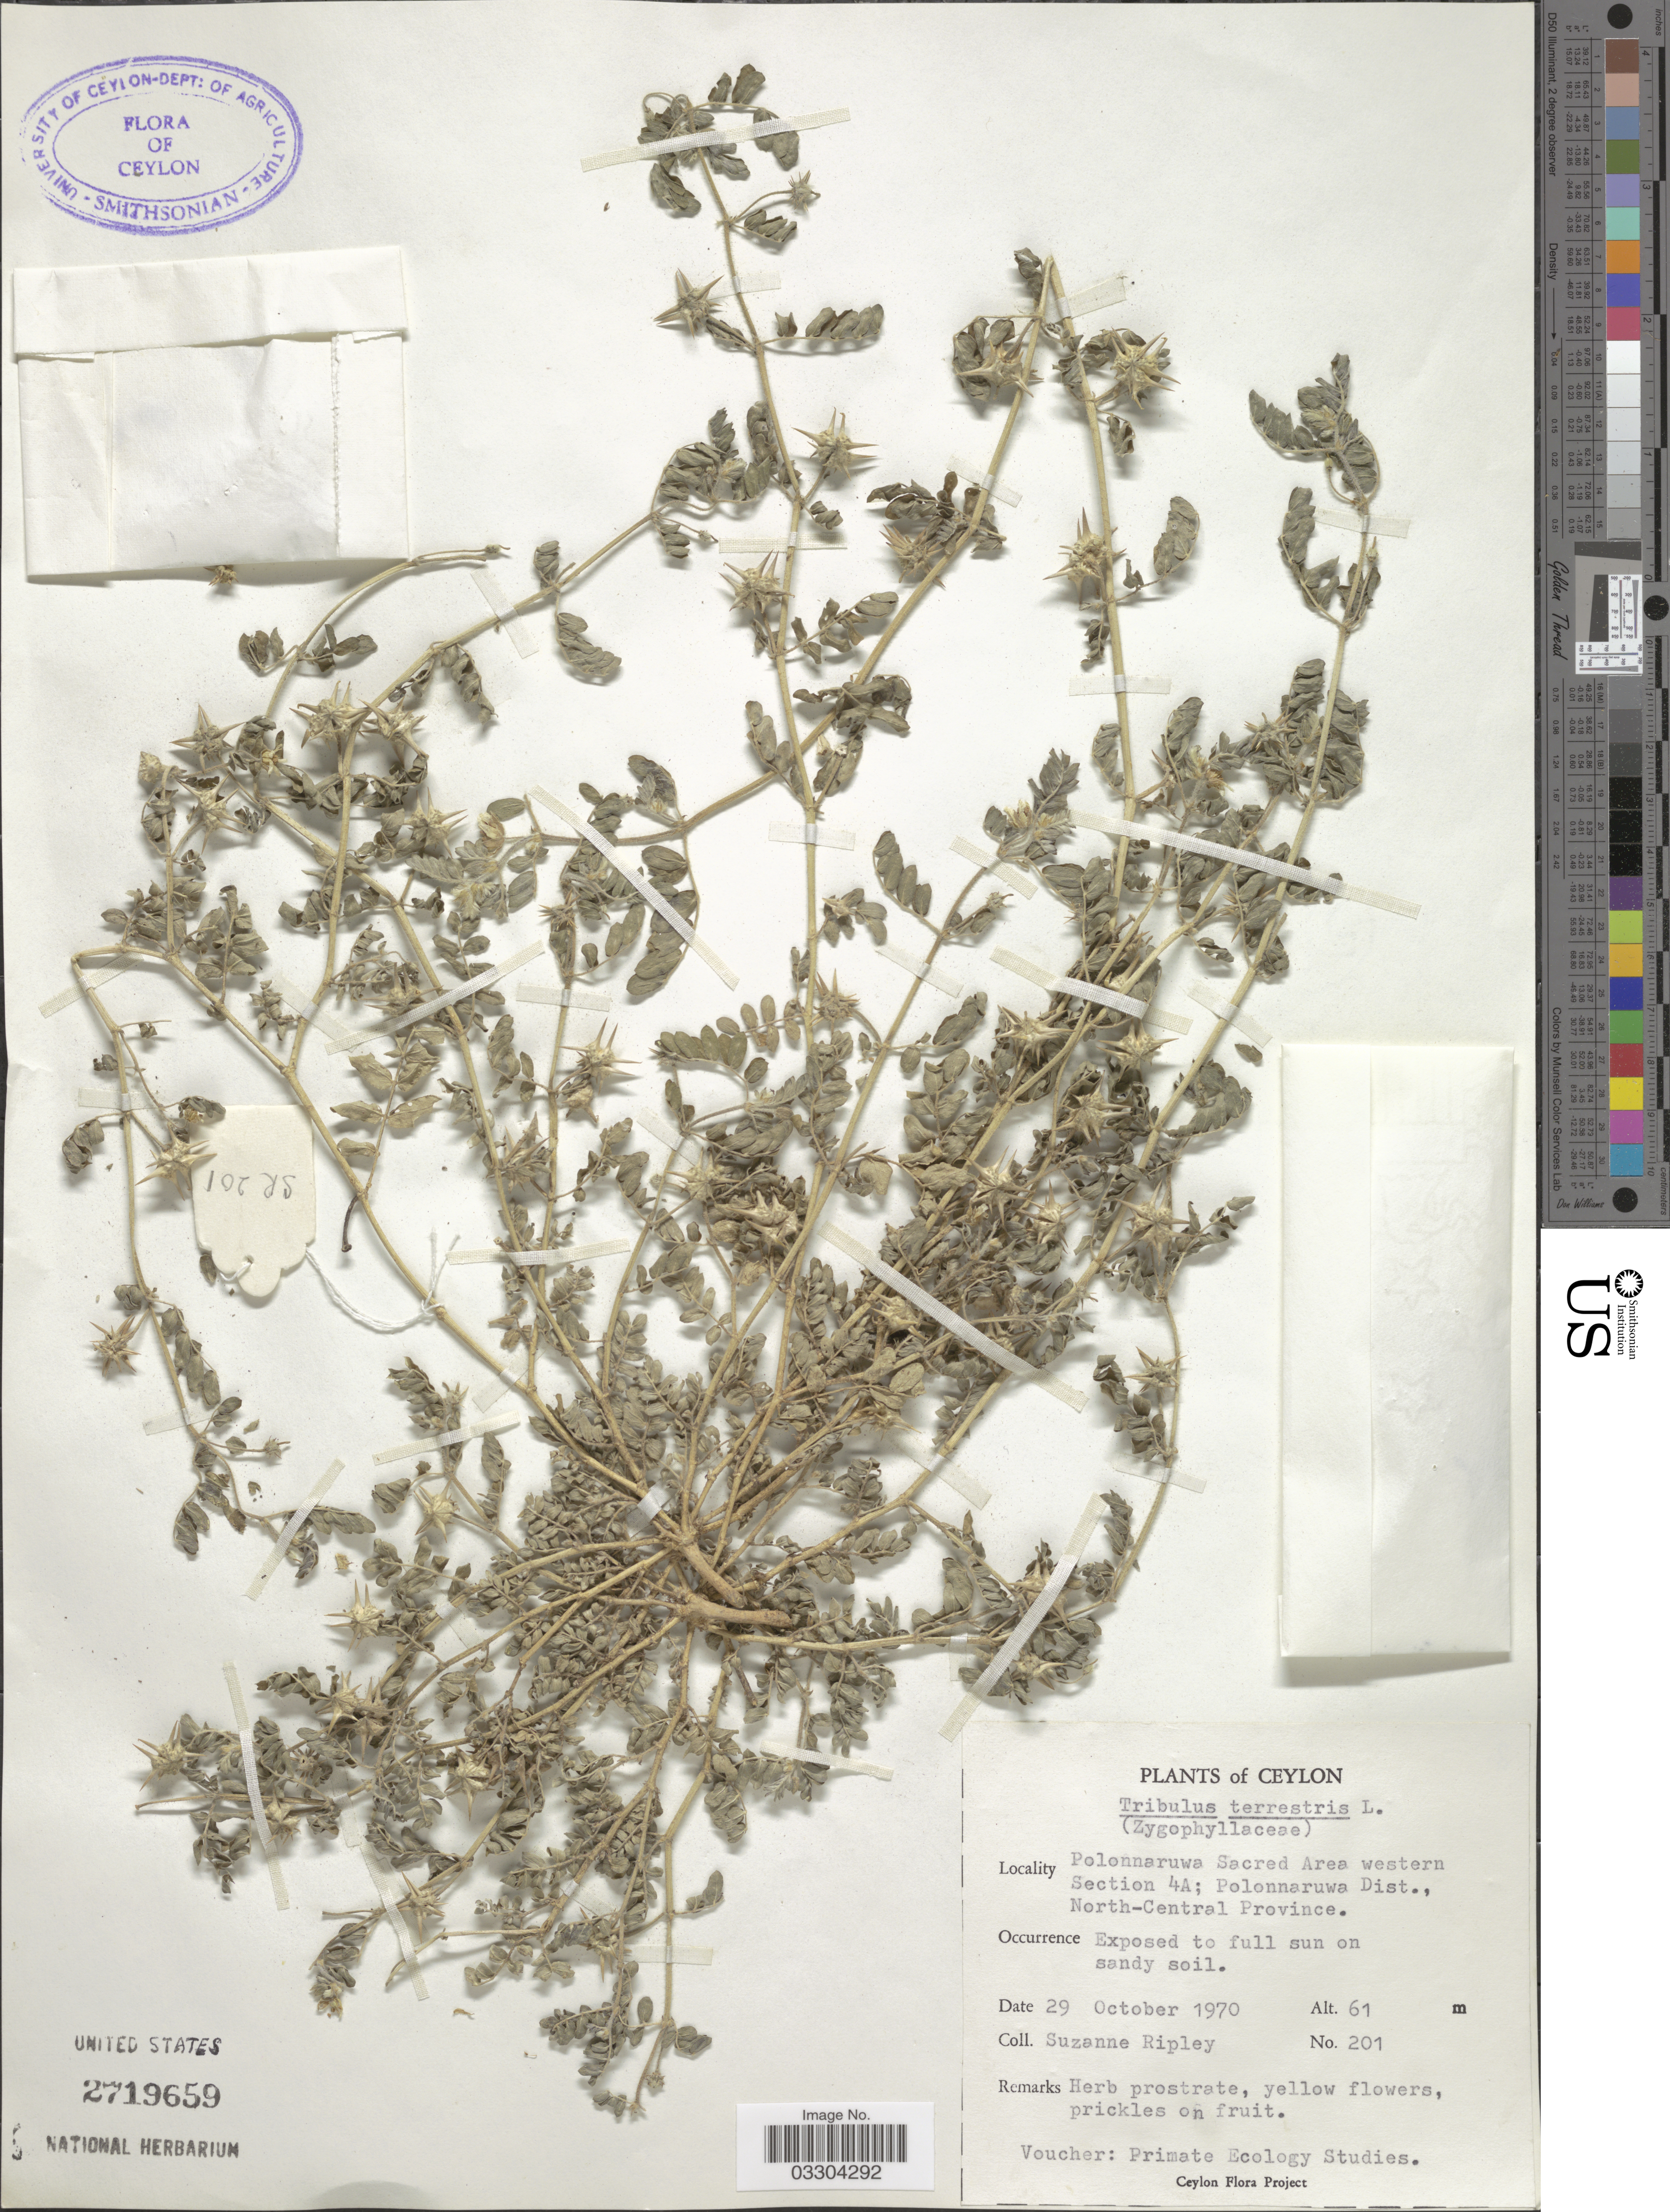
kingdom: Plantae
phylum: Tracheophyta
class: Magnoliopsida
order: Zygophyllales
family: Zygophyllaceae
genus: Tribulus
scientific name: Tribulus terrestris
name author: L.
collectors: S. Ripley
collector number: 201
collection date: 1970-10-29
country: Sri Lanka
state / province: North Central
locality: Ceylon. Polonnaruwa Sacred Area western Section 4A; Polonnaruwa Dist.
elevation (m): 61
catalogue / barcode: US 2719659